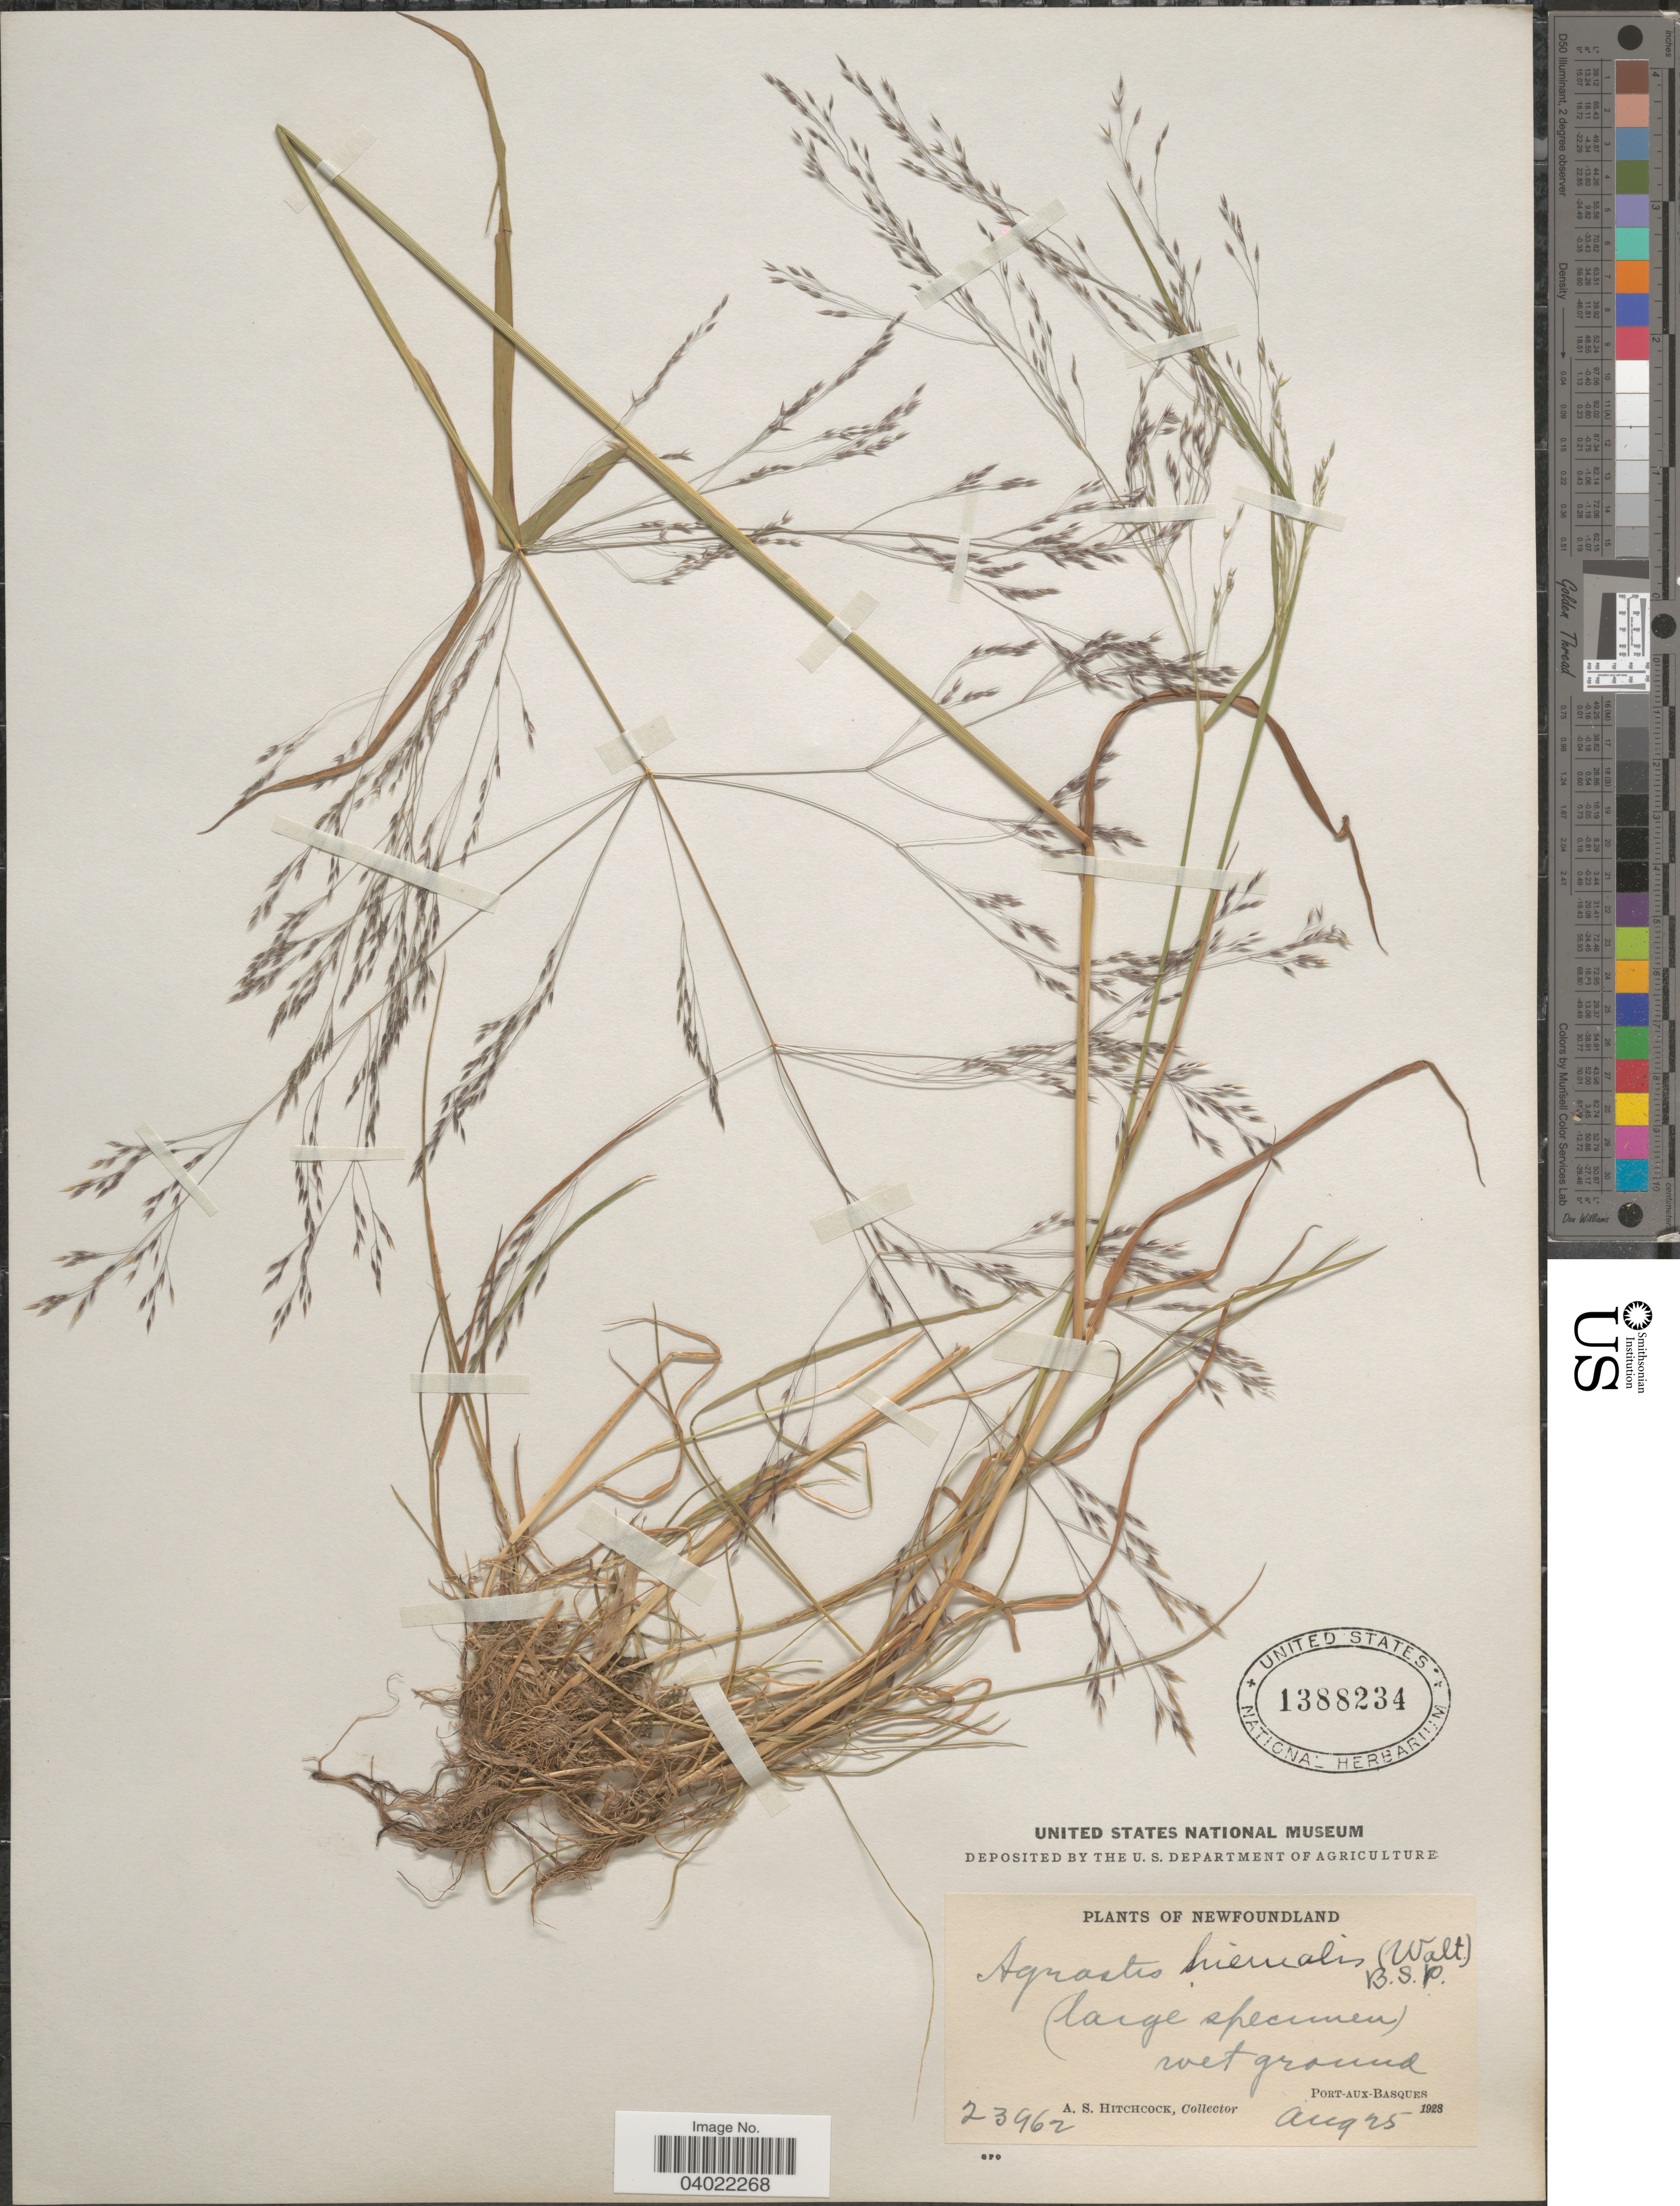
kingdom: Plantae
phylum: Tracheophyta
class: Liliopsida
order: Poales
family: Poaceae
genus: Agrostis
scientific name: Agrostis scabra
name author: Willd.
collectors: A. S. Hitchcock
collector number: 23962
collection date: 1928-08-25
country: Canada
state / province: Newfoundland and Labrador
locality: Port-aux-Basques.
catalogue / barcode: US 1388234